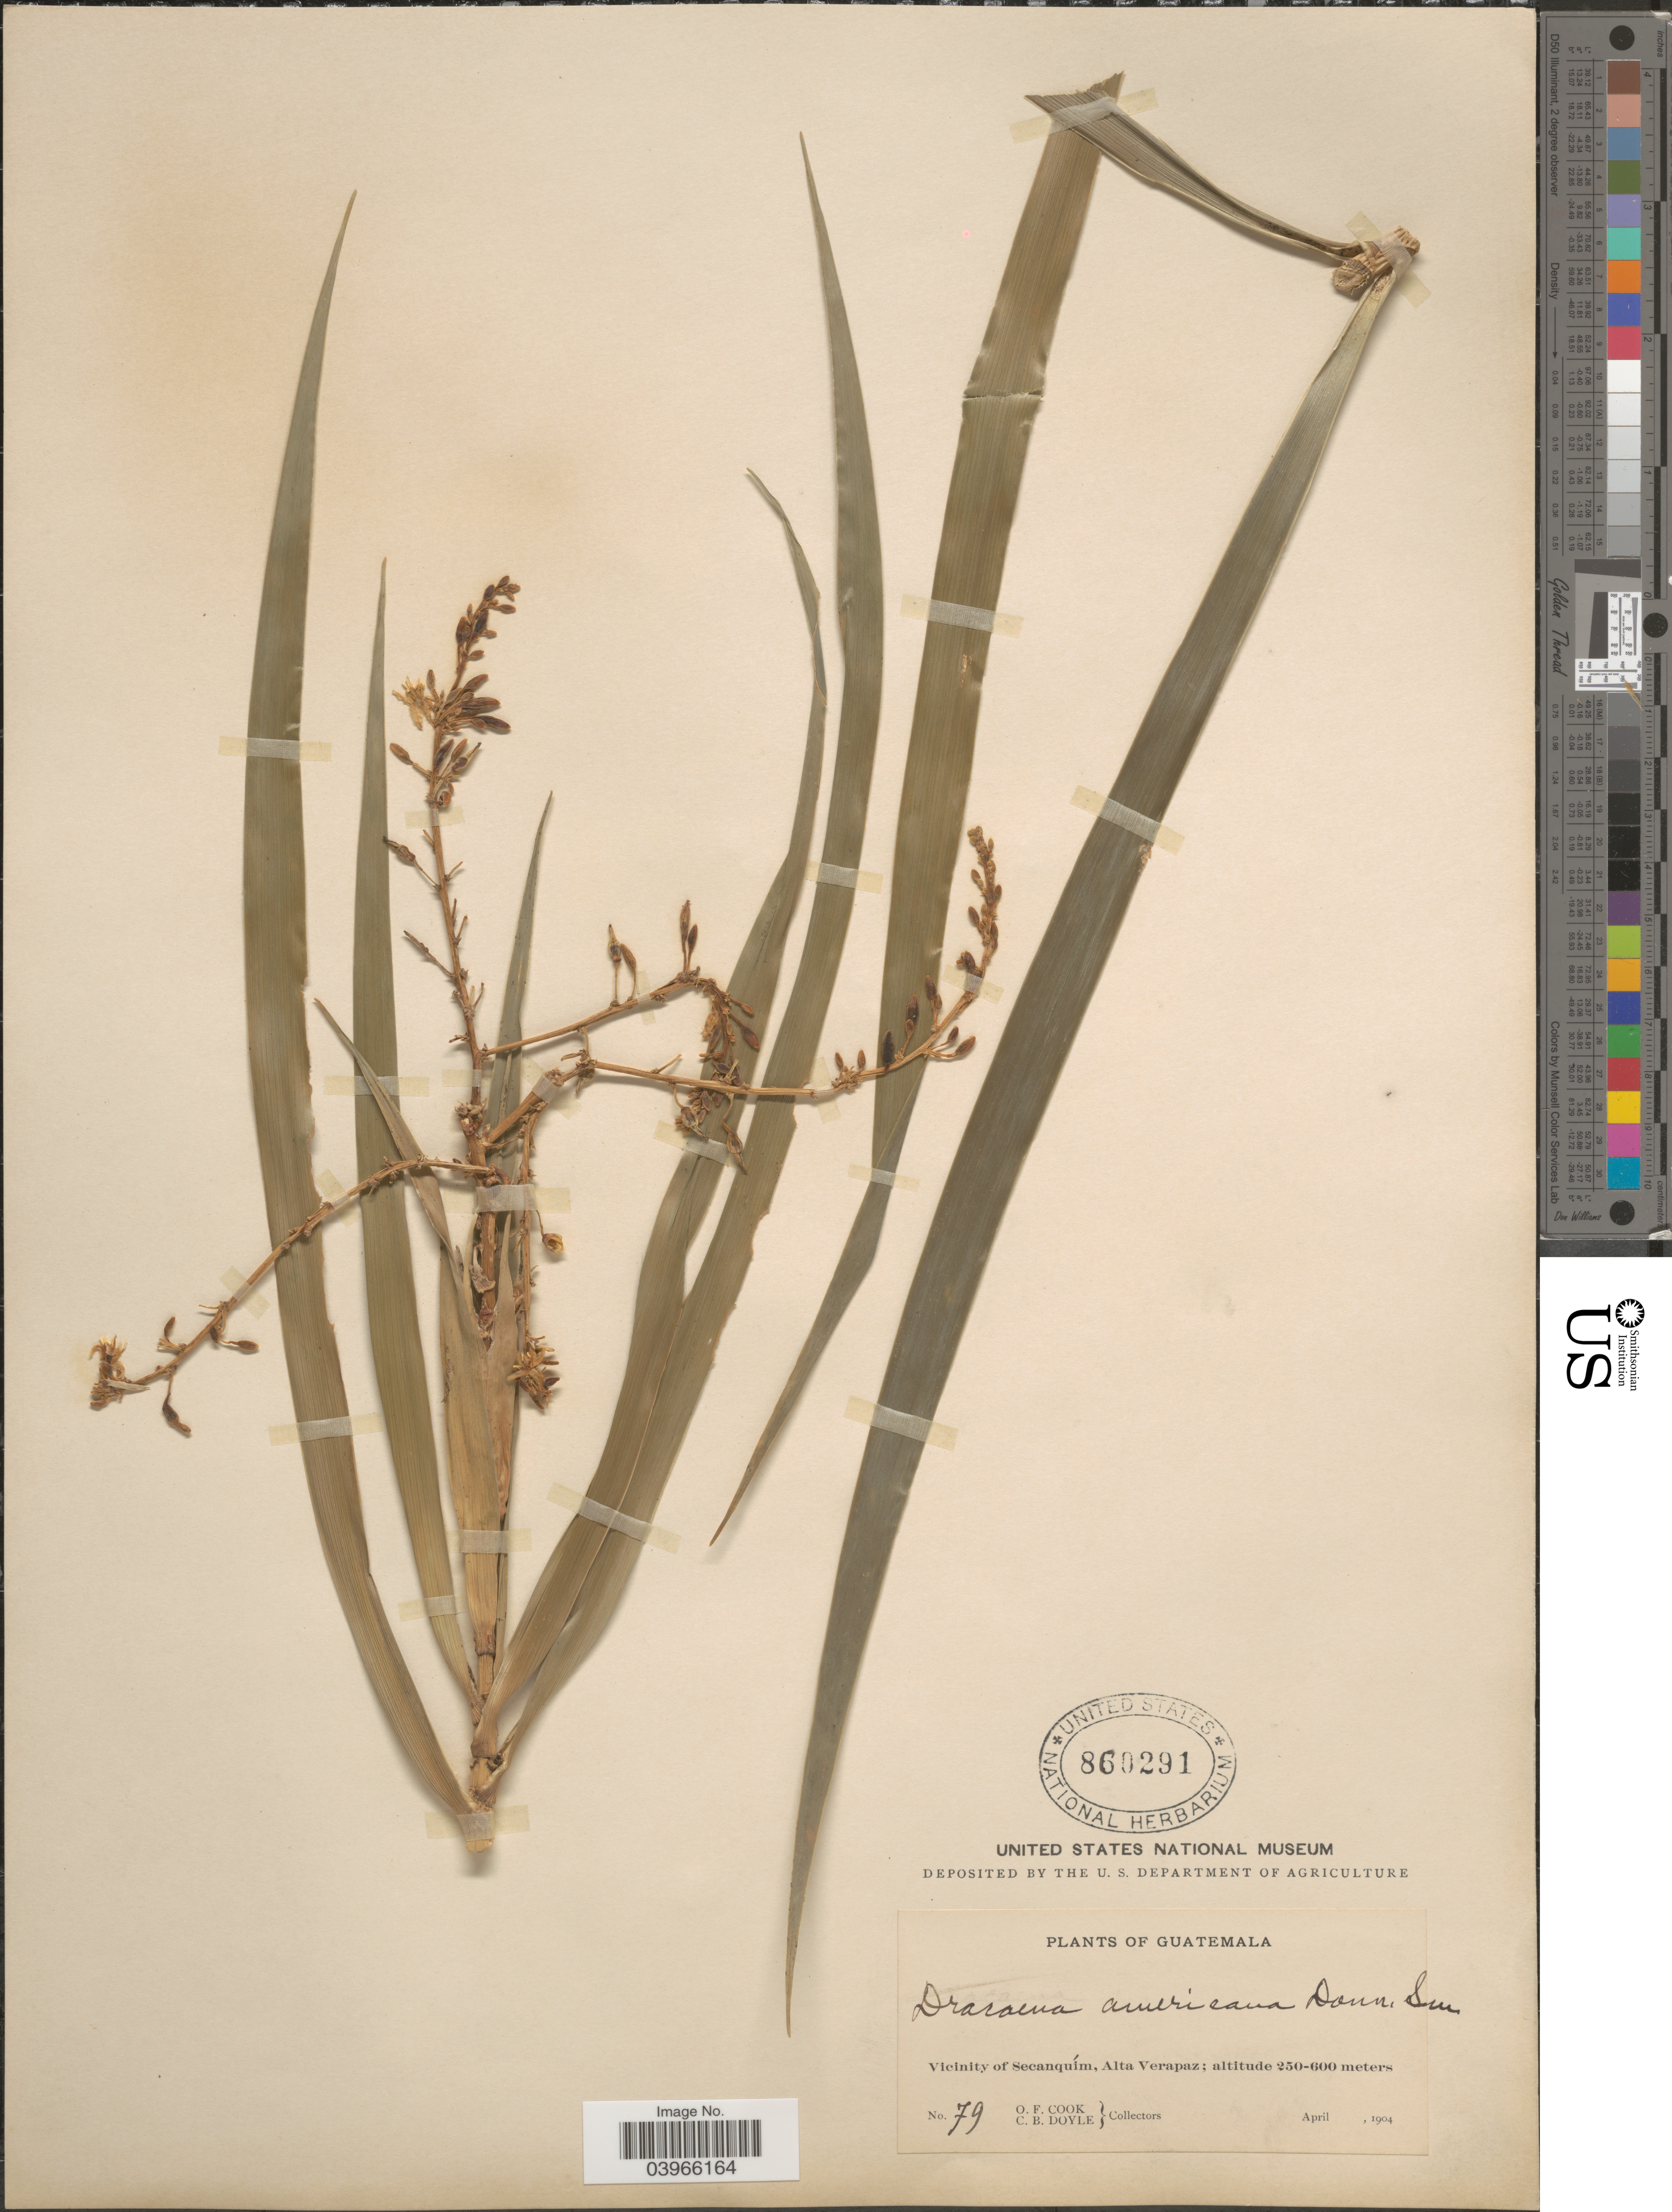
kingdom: Plantae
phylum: Tracheophyta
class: Liliopsida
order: Asparagales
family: Asparagaceae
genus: Dracaena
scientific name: Dracaena americana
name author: Donn. Sm. in Sarg.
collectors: O. F. Cook & C. Doyle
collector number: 79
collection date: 1904-04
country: Guatemala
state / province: Alta Verapaz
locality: Vicinity of Secanquím.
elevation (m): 250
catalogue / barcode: US 860291